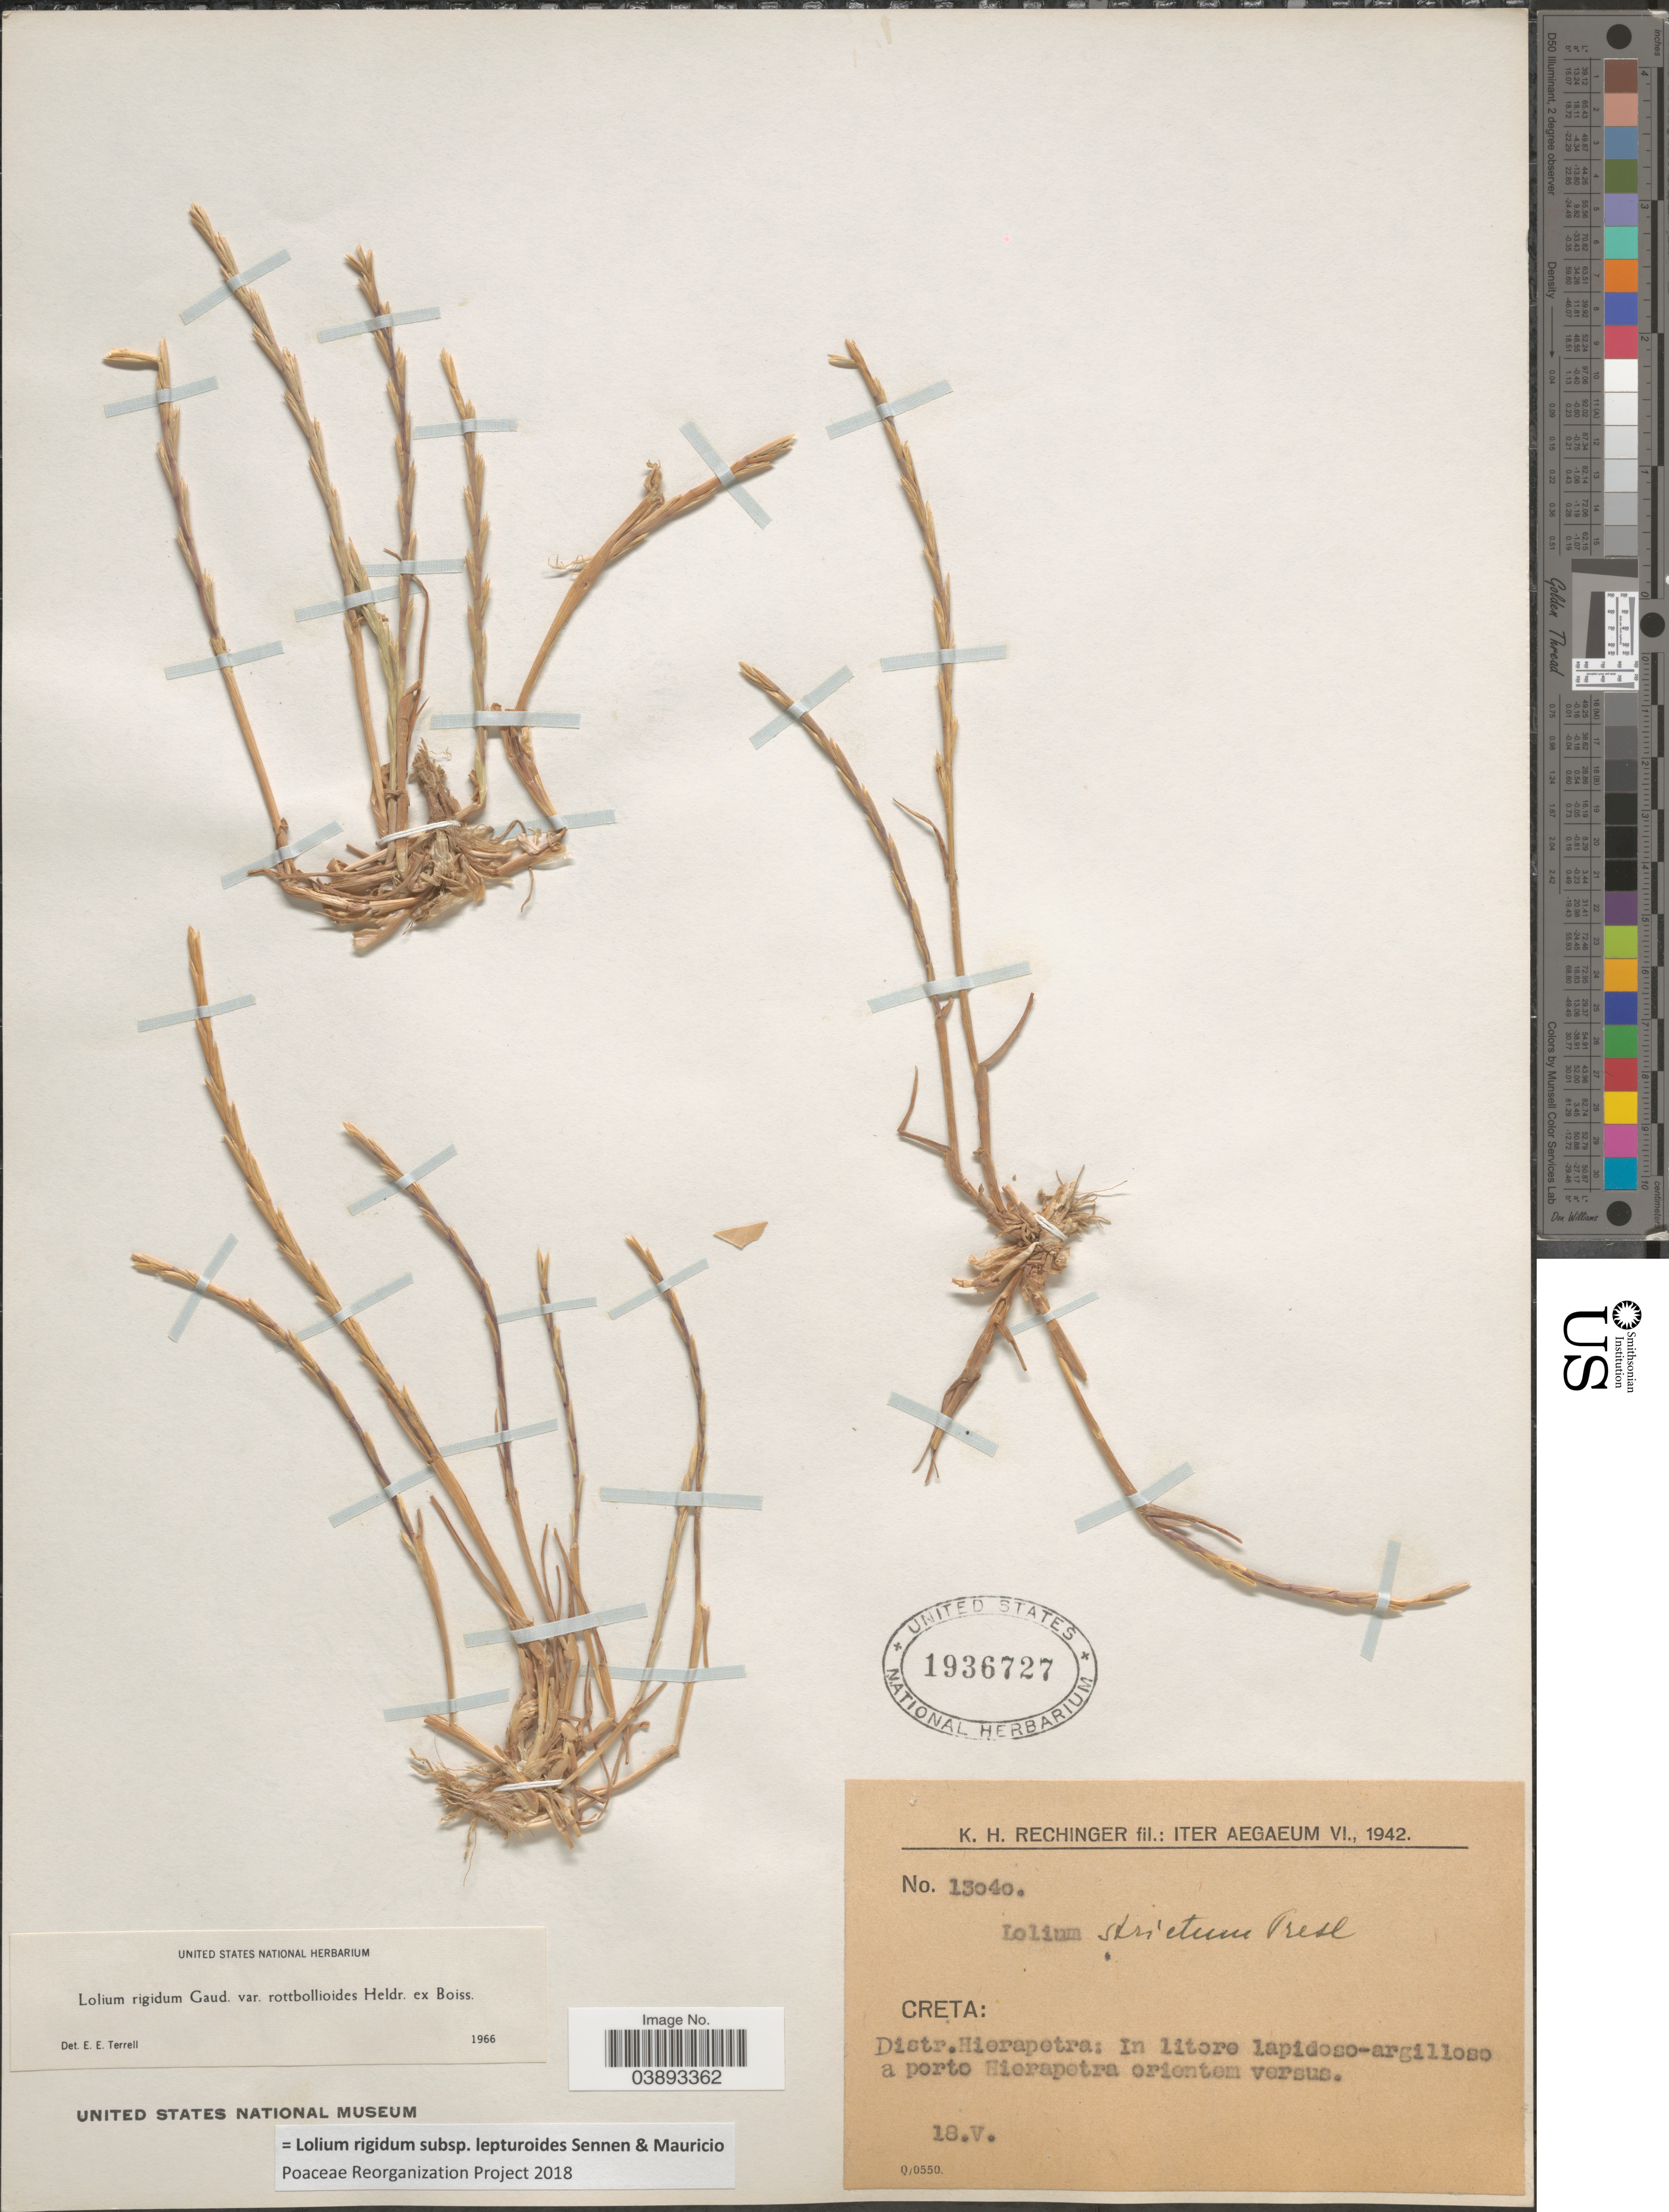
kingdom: Plantae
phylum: Tracheophyta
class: Liliopsida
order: Poales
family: Poaceae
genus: Lolium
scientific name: Lolium rigidum subsp. lepturoides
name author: Sennen & Mauricio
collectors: K. H. Rechinger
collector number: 13o4o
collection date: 1942-05-18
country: Greece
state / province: Crete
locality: Creta: Distr.Hierapetra: In litoro lapidoso-argilloso a porto Hierapetra oreintem versus.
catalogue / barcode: US 1936727